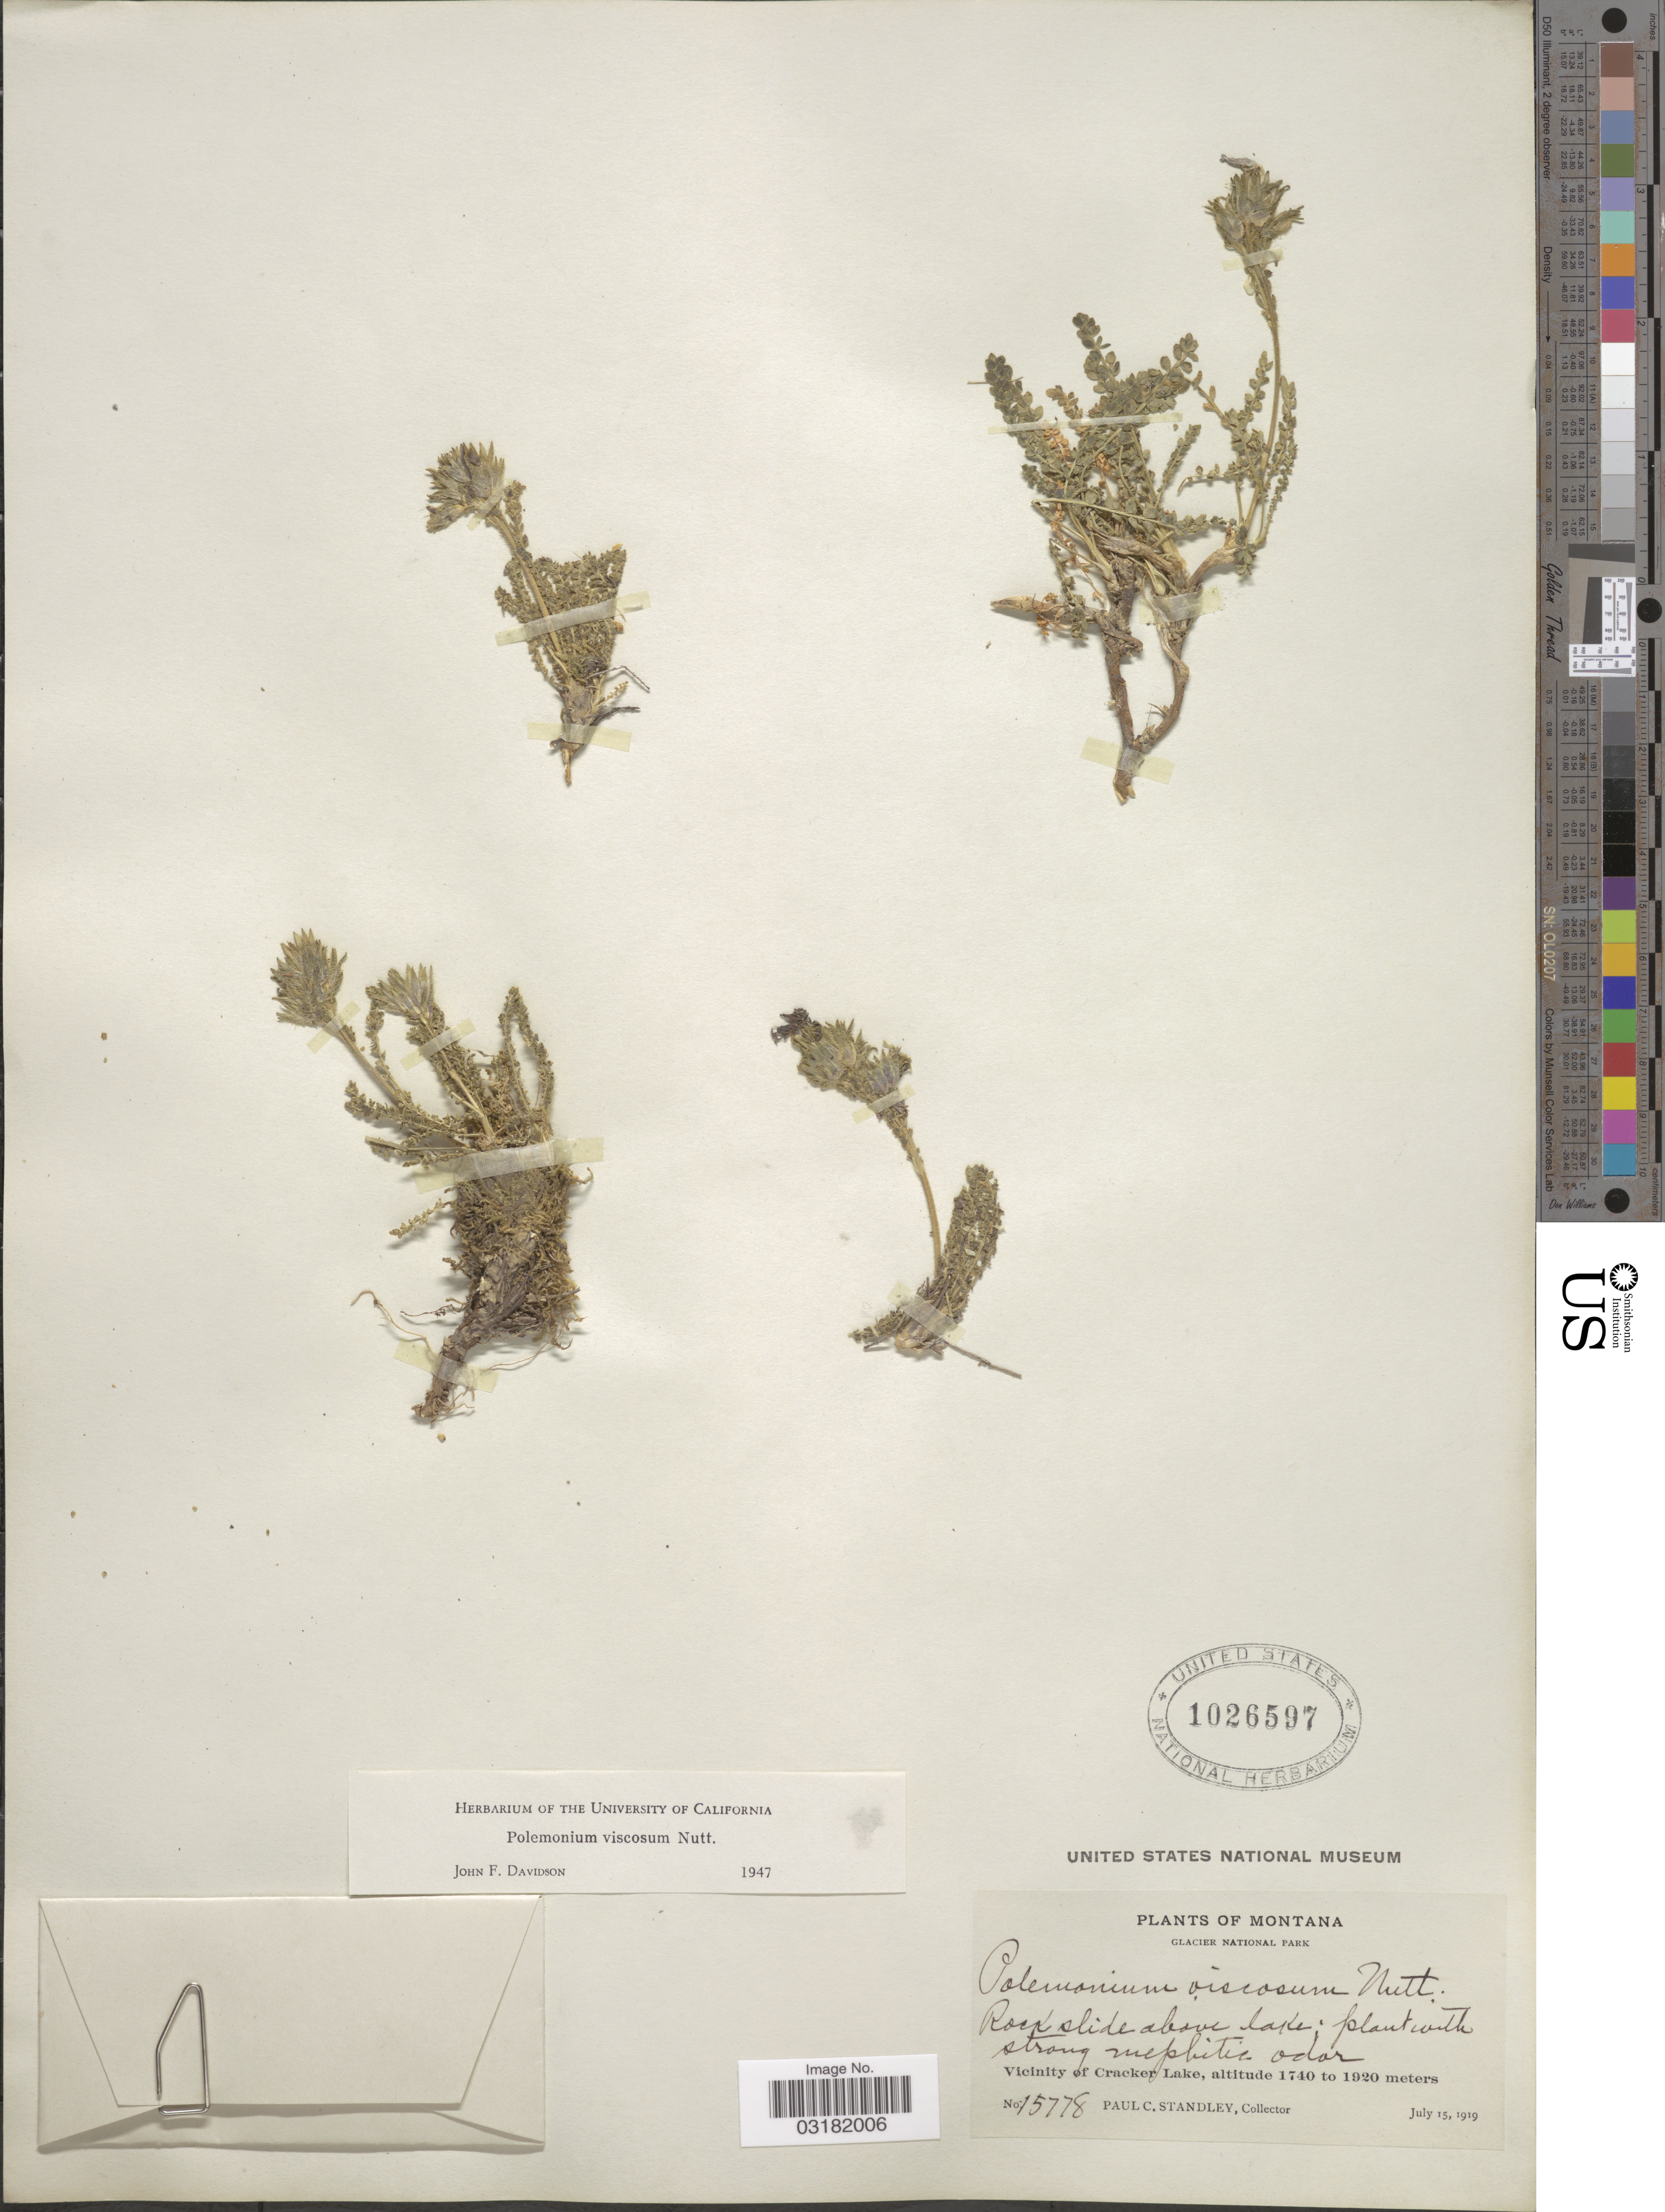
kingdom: Plantae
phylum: Tracheophyta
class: Magnoliopsida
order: Ericales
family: Polemoniaceae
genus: Polemonium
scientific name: Polemonium viscosum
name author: Nutt.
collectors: P. C. Standley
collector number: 15778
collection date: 1919-07-15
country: United States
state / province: Montana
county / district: Glacier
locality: Glacier National Park, Vicinity of Cracker Lake.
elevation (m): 1740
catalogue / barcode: US 1026597